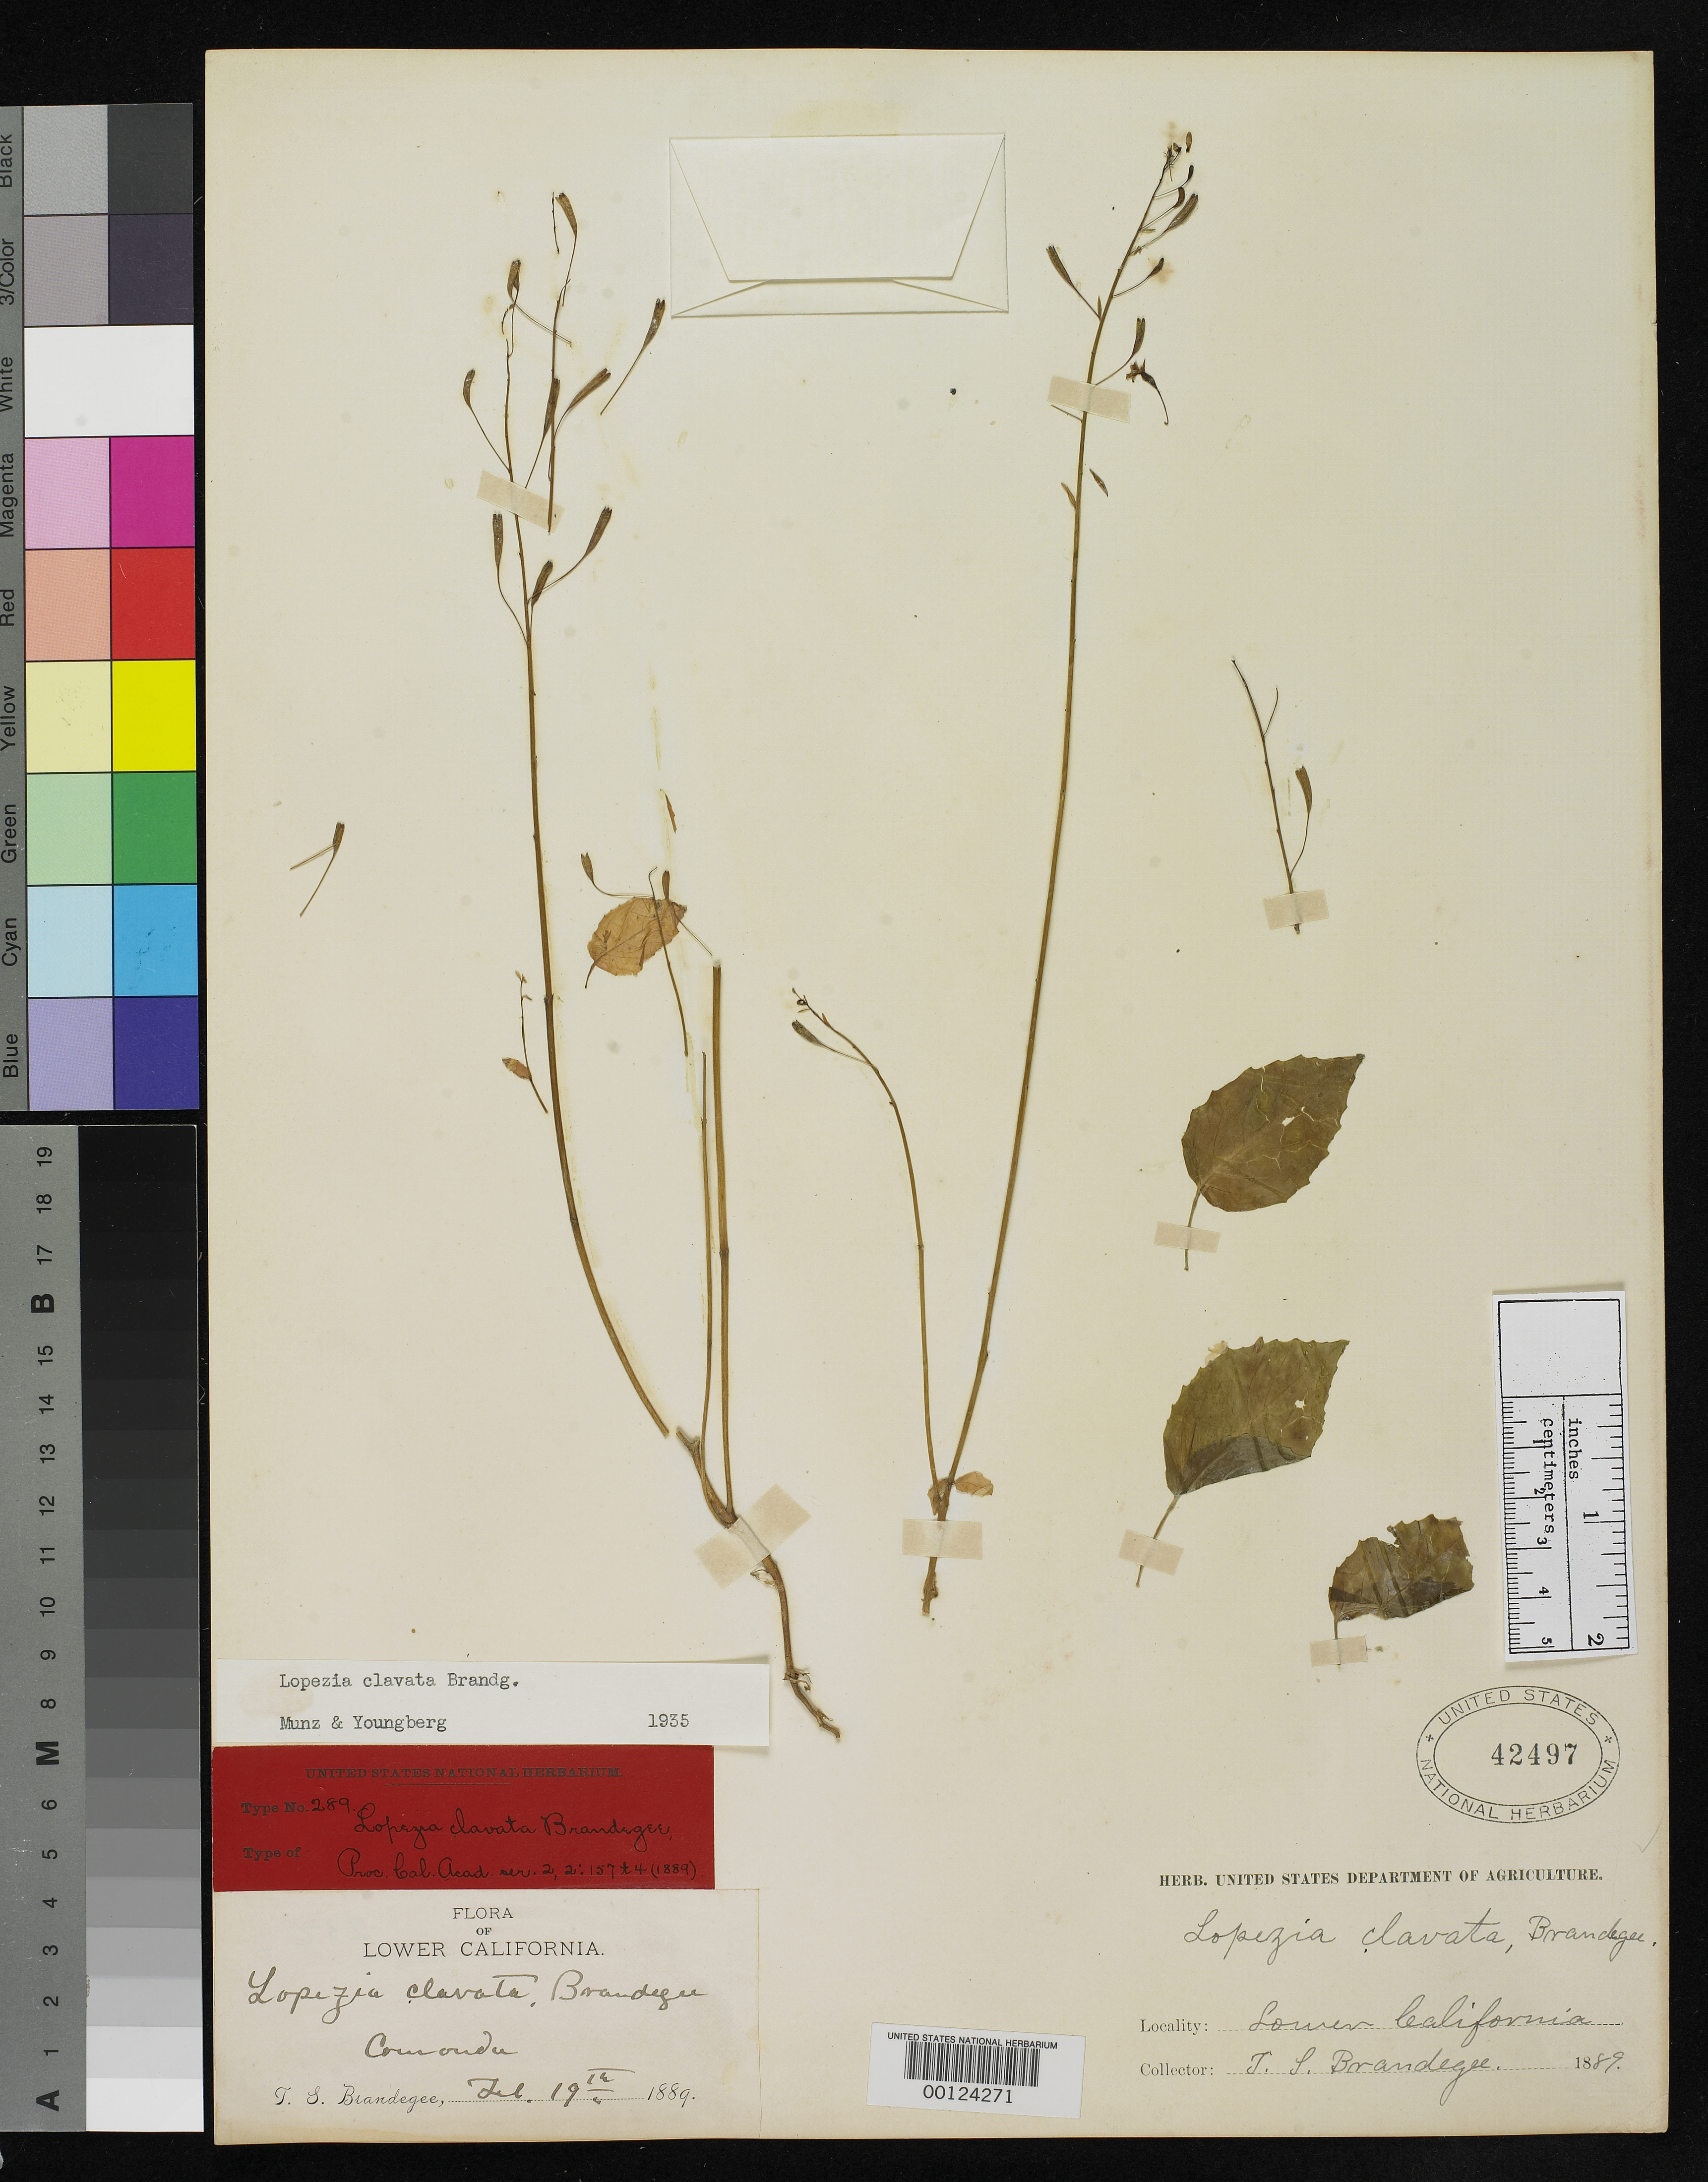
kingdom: Plantae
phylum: Tracheophyta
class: Magnoliopsida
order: Myrtales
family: Onagraceae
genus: Lopezia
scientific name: Lopezia clavata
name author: Brandegee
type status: Isotype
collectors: T. S. Brandegee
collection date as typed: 19 Feb 1889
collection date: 1889-02-19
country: Mexico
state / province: Baja California Sur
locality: Comondu Canyon.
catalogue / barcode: US 42497